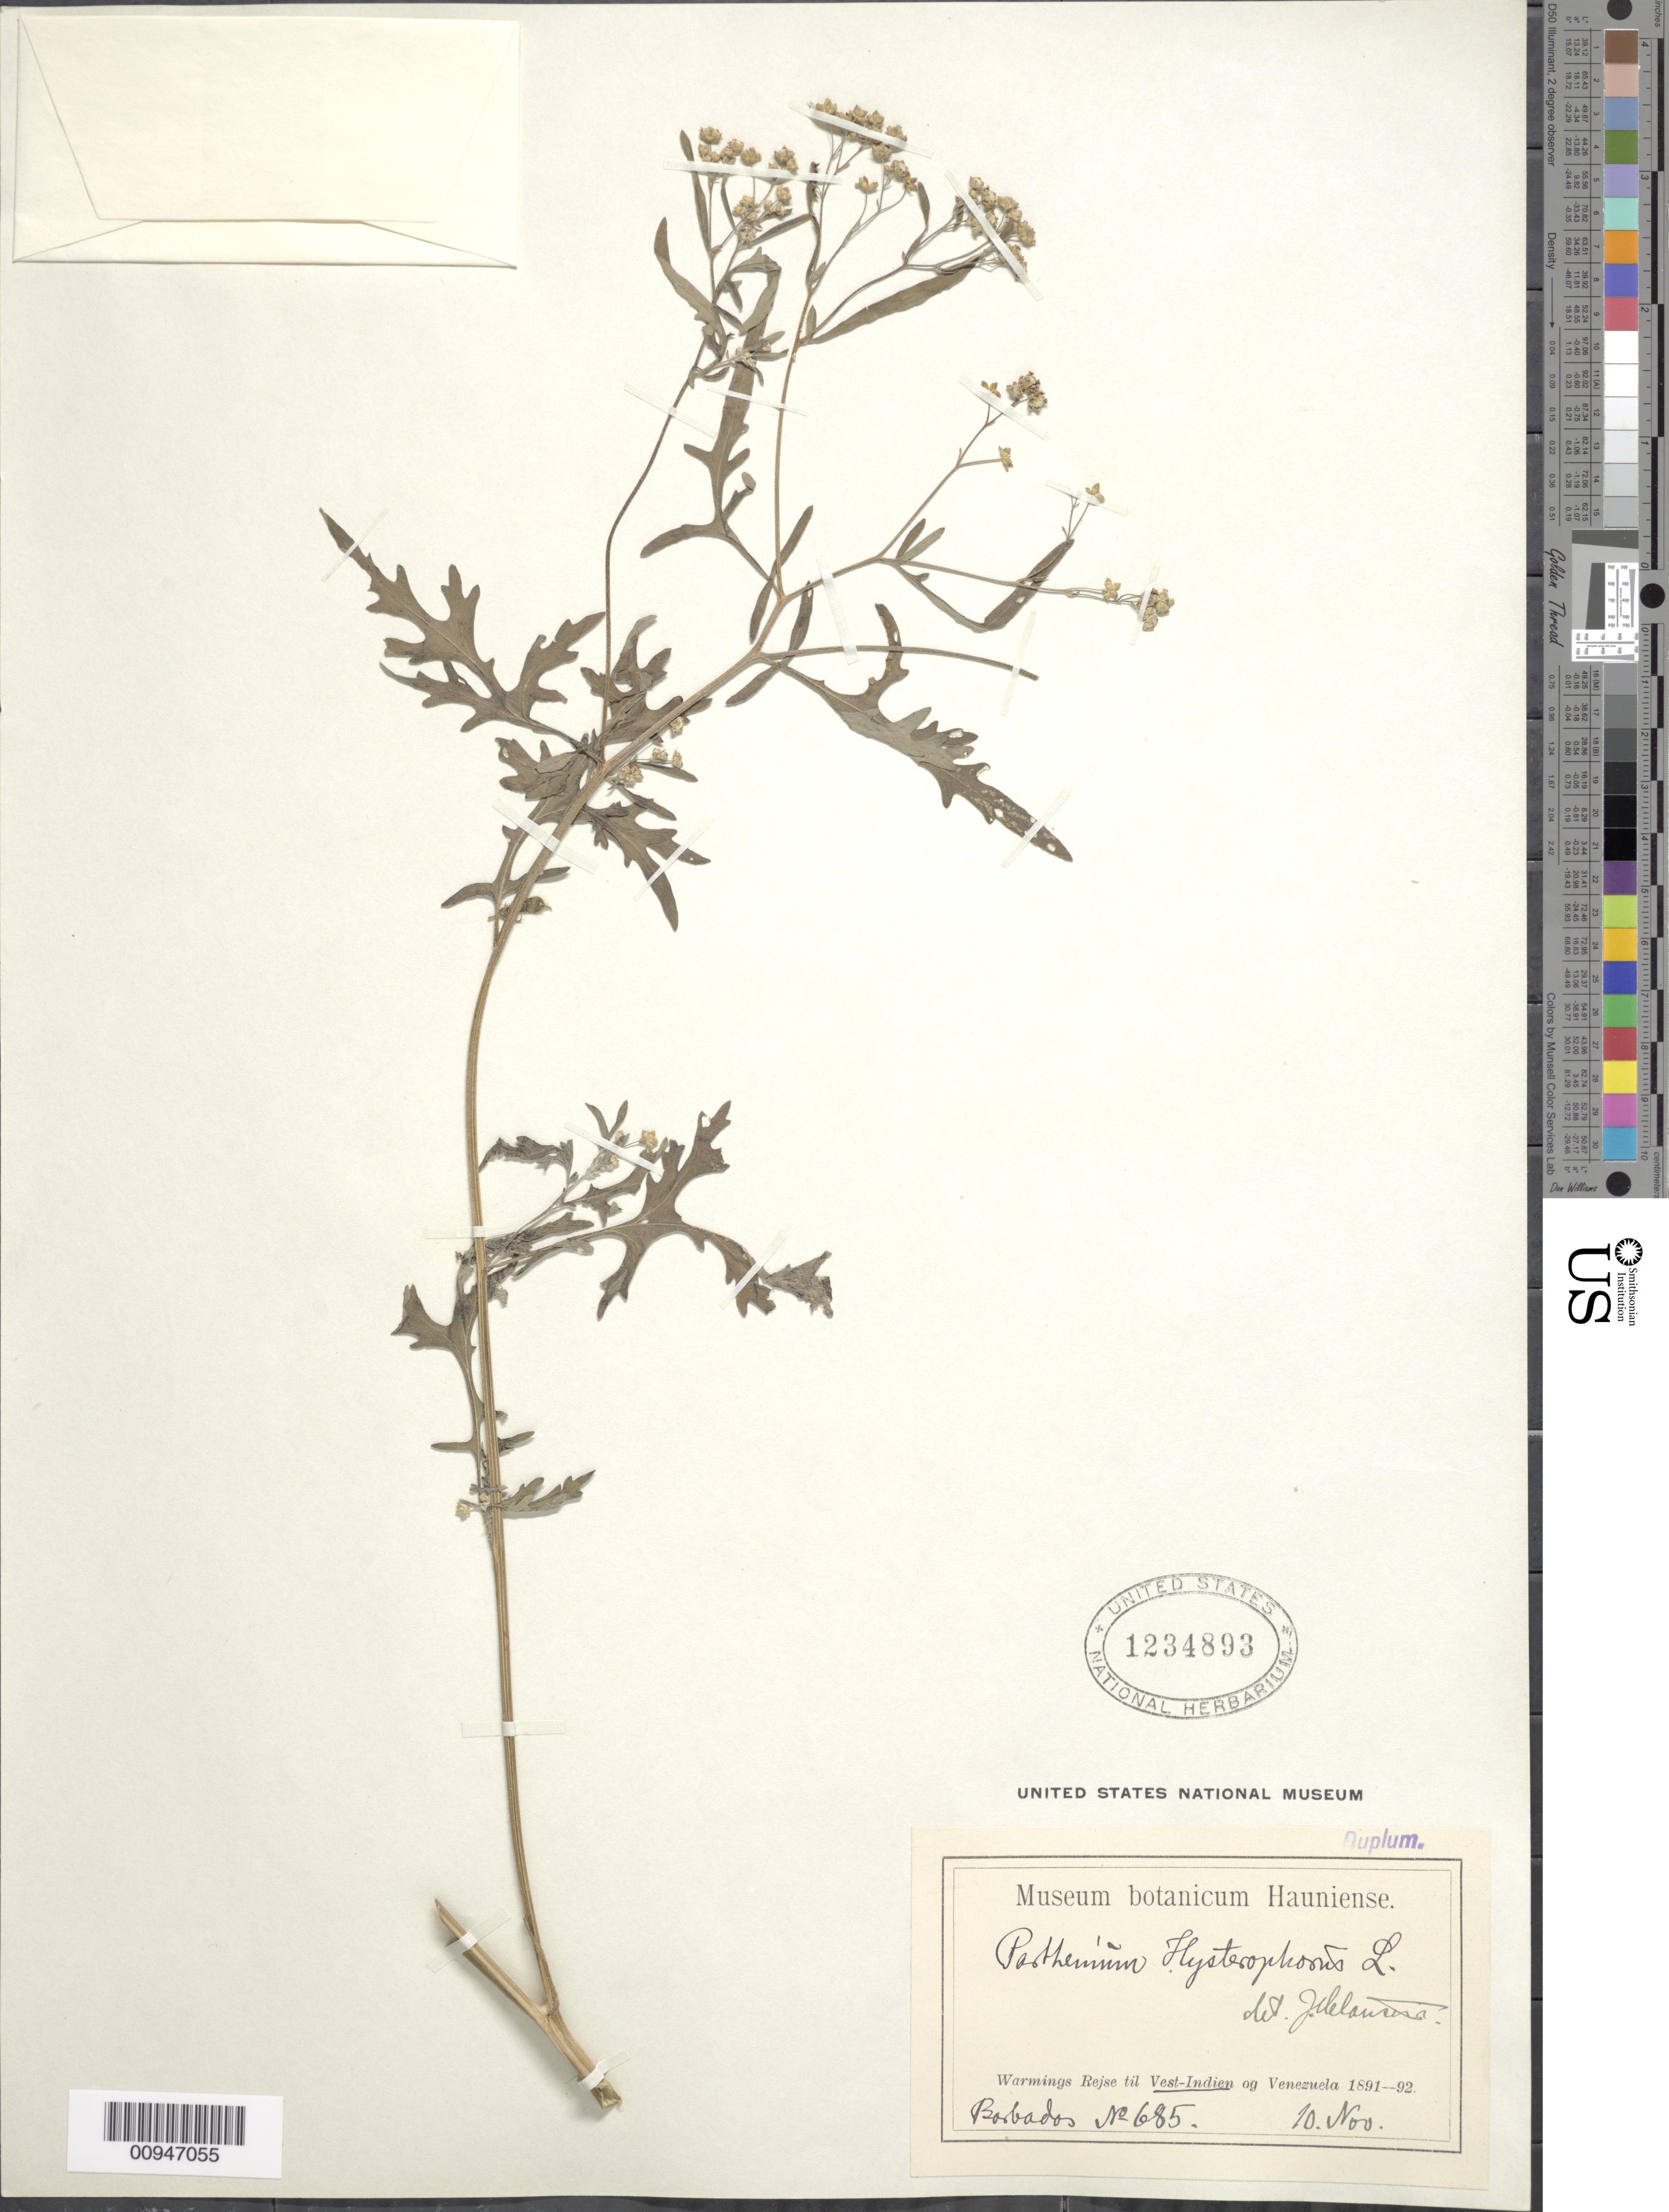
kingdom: Plantae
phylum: Tracheophyta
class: Magnoliopsida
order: Asterales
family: Asteraceae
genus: Parthenium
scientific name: Parthenium hysterophorus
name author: L.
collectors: ex herb. Bot. Sta. Barbados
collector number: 685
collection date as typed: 10 Nov 1891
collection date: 1891-11-10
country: Barbados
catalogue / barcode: US 1234893